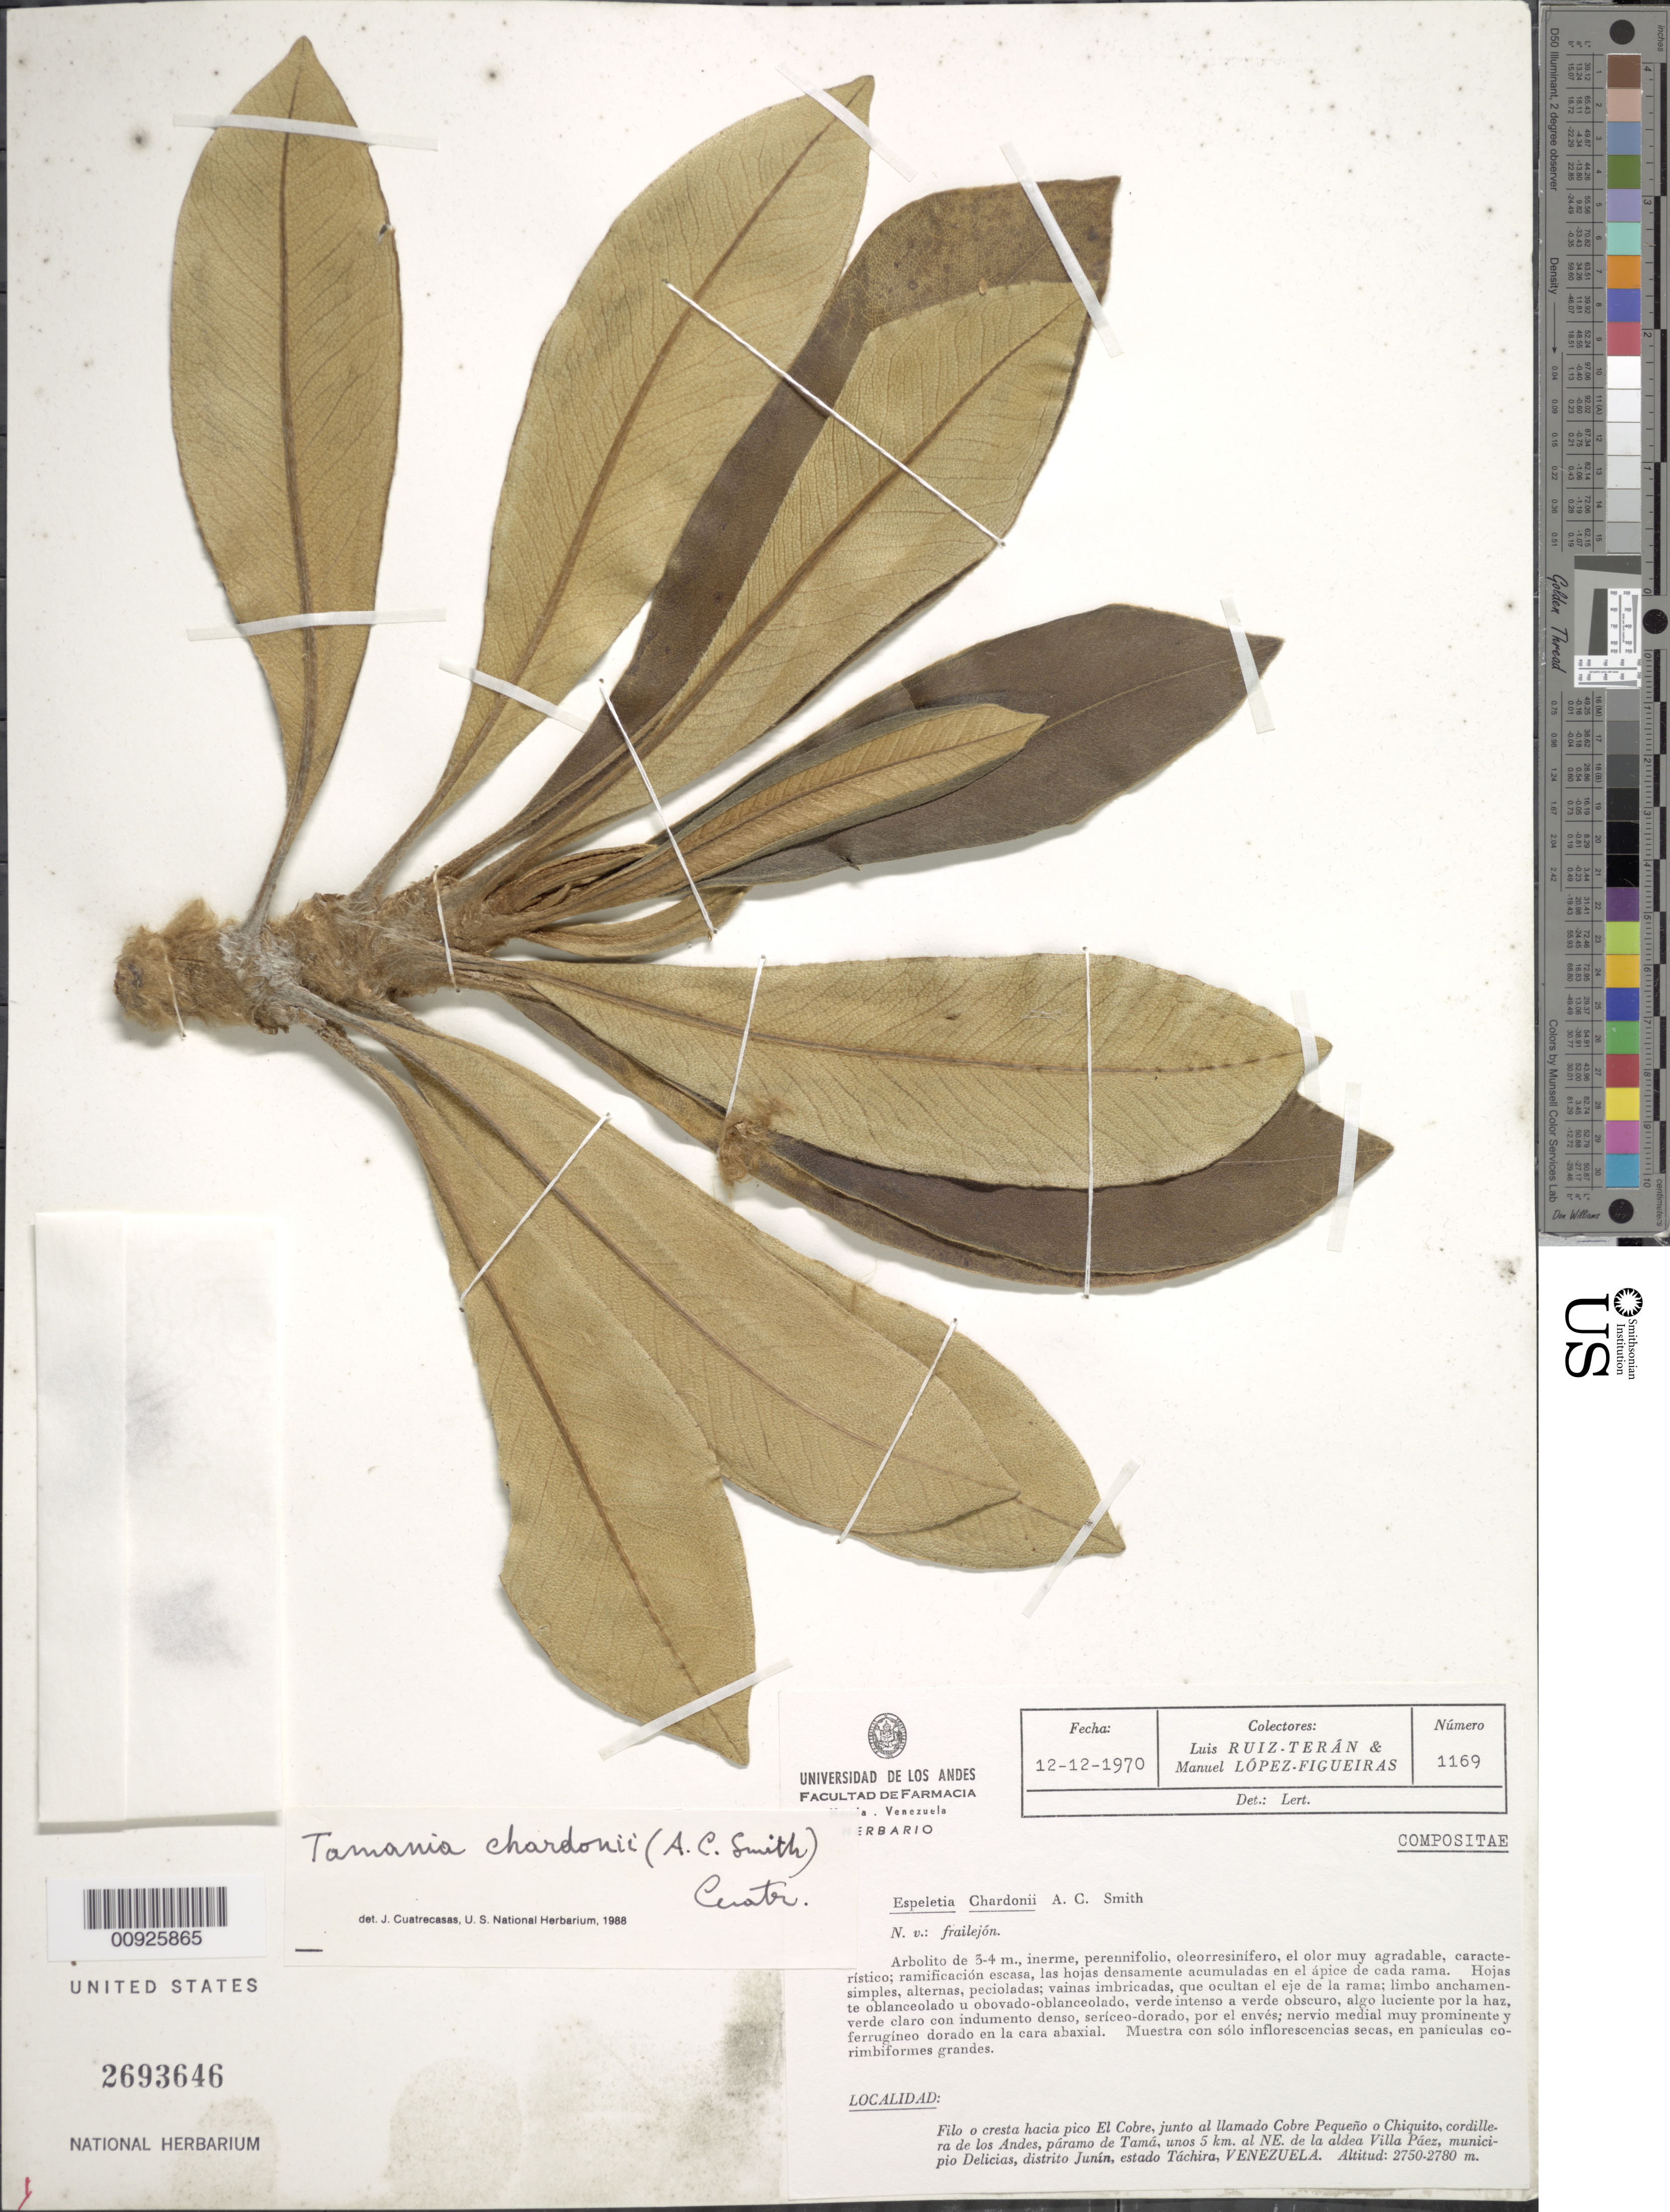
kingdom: Plantae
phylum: Tracheophyta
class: Magnoliopsida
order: Asterales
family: Asteraceae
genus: Tamania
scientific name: Tamania chardonii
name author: (A.C. Sm.) Cuatrec.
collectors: L. E. Ruíz-Terán & M. López Figueiras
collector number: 1169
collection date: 1970-12-12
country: Venezuela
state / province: Táchira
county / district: Junín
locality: Páramo de Tamá. Filo o cresta hacia pico El Cobre, junto al llamado Cobre Pequeño o Chiquito, Páramo de Tamá, unos 5 km al NE de la aldea de Villa Páez, Municipio Delicias.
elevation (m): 2750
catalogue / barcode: US 2693646